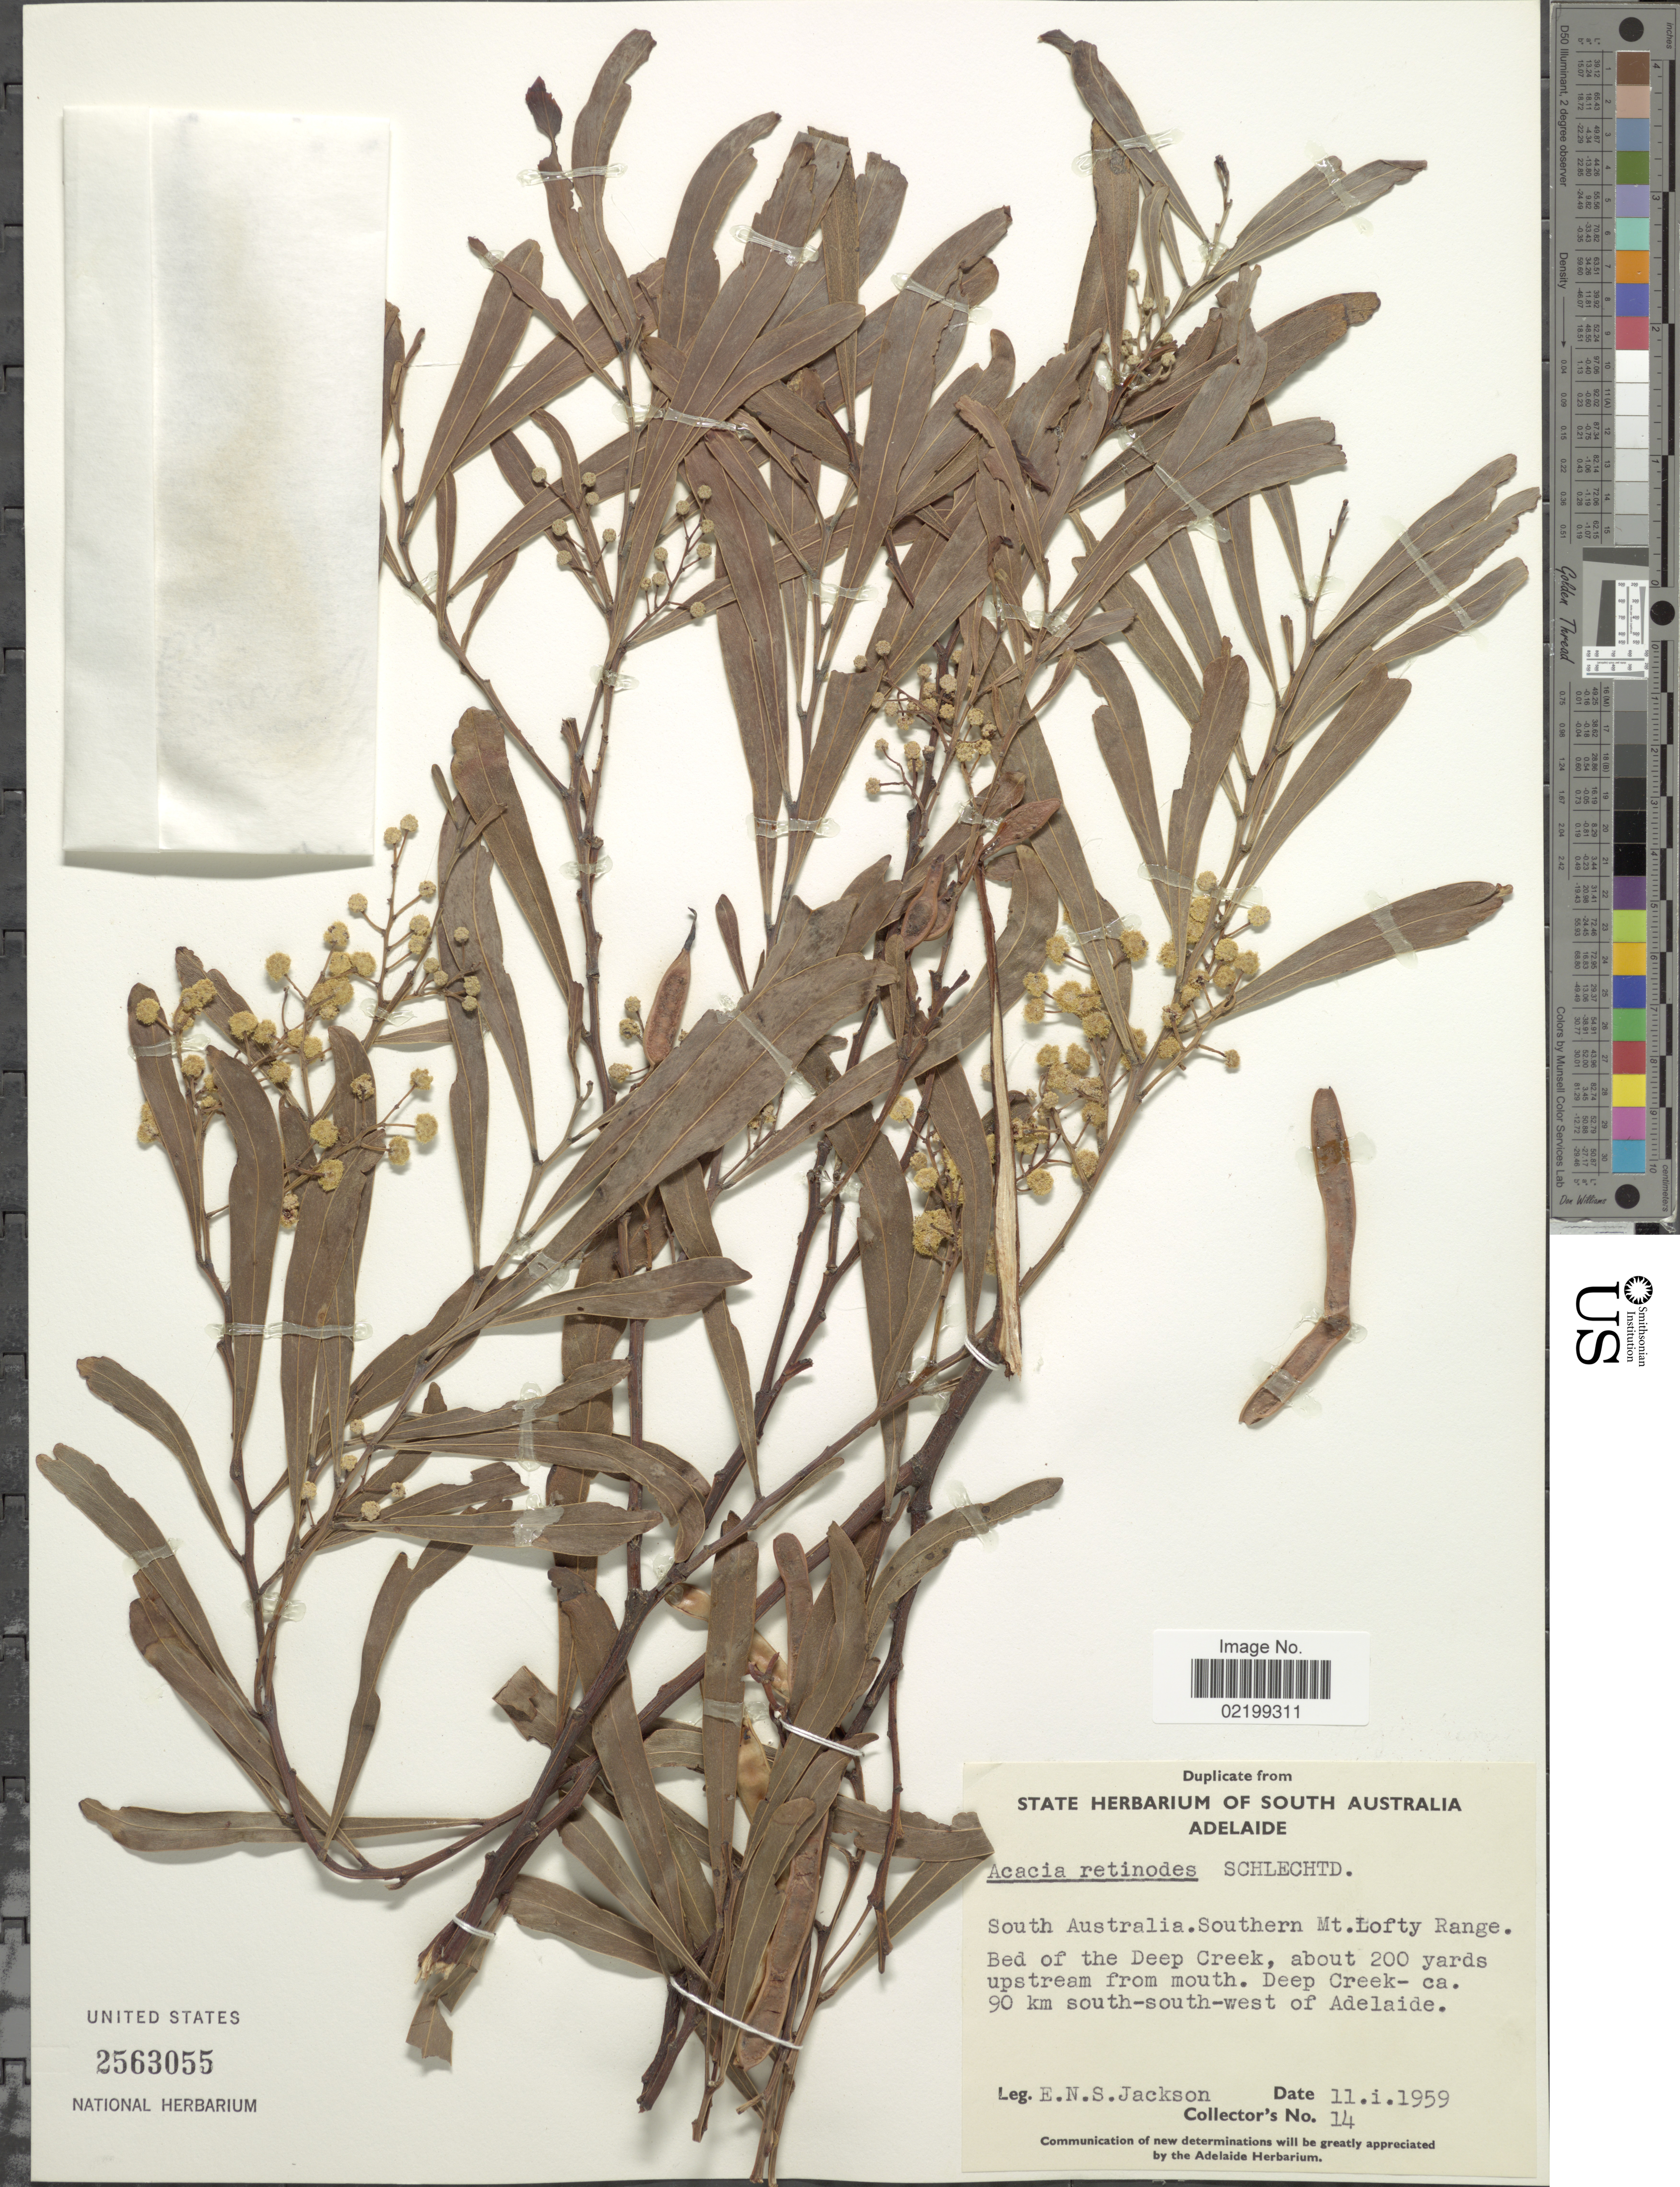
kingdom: Plantae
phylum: Tracheophyta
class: Magnoliopsida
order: Fabales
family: Fabaceae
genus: Acacia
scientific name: Acacia retinodes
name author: Schltdl.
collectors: E. Jackson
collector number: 14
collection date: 1959-01-11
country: Australia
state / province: South Australia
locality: Mt. Lofty Range, bed of the Deep Creek, about 200 yards upstream from mouth, Deep Creek- ca. 90 km south-south-west of Adelaide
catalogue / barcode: US 2563055